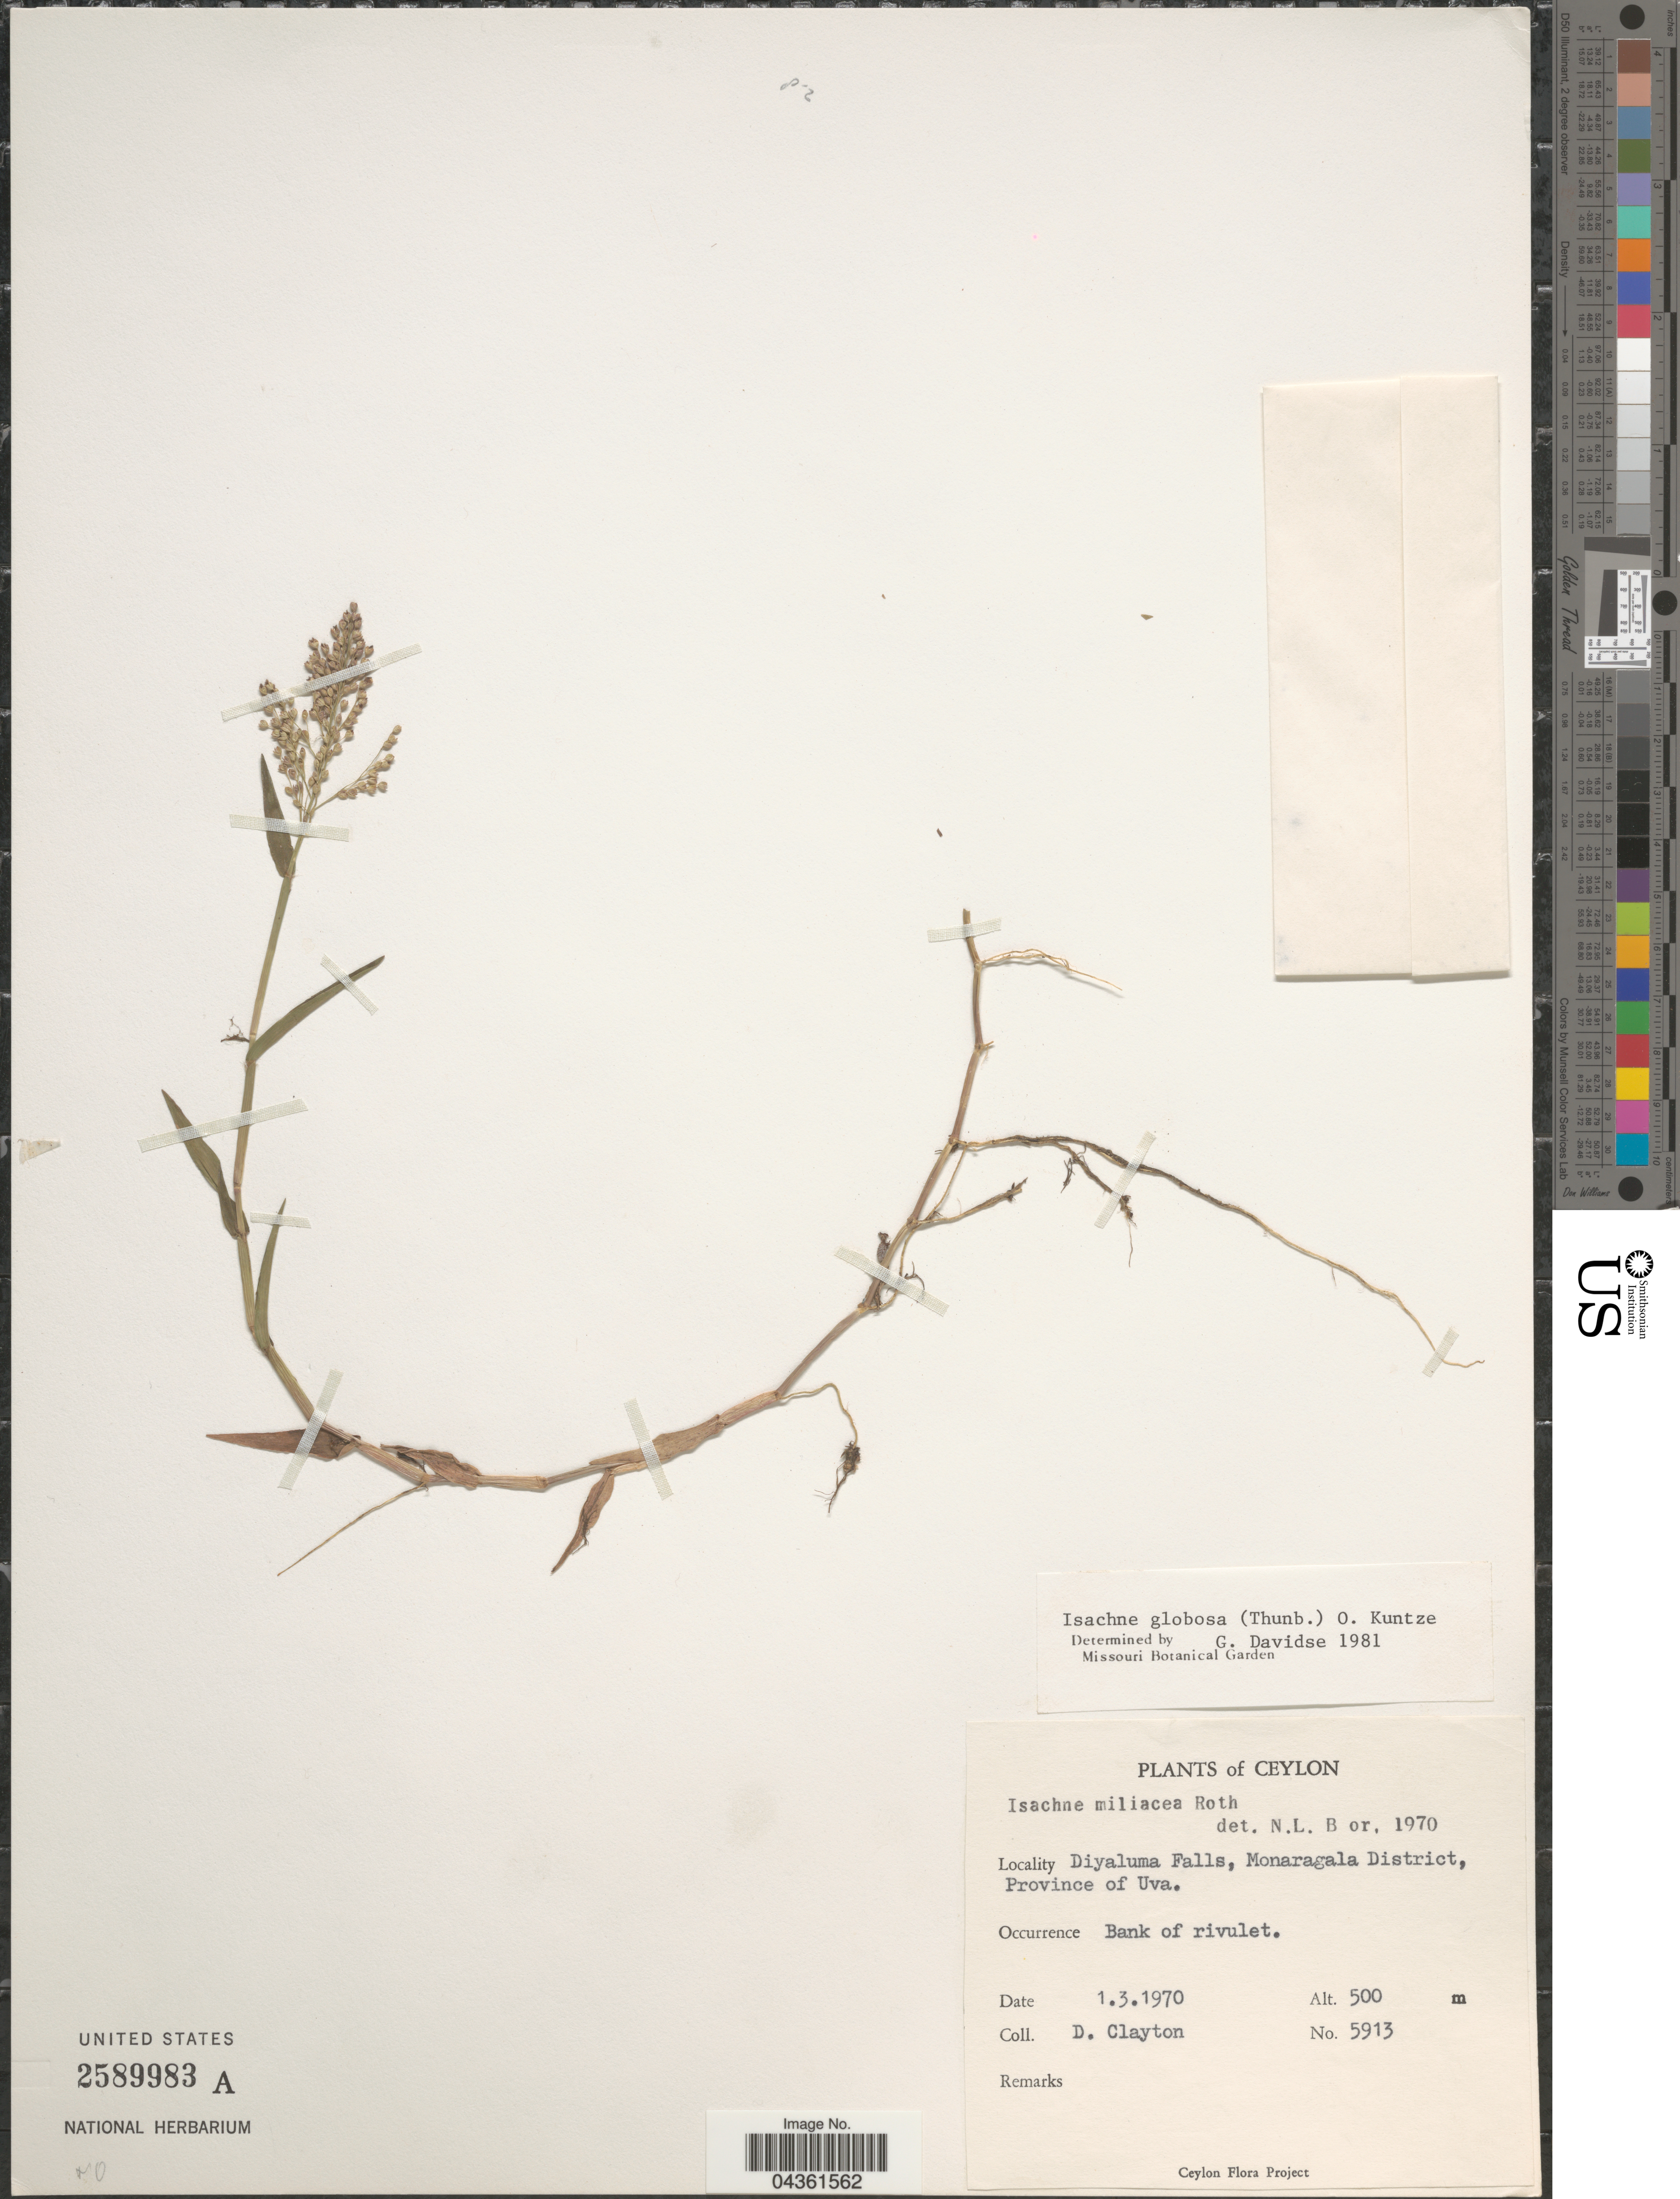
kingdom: Plantae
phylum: Tracheophyta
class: Liliopsida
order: Poales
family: Poaceae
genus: Isachne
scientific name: Isachne globosa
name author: (Thunb.) Kuntze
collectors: D. Clayton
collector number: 5913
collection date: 1970-03-01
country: Sri Lanka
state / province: Uva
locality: Ceylon. Diyaluma Falls, Monaragala District.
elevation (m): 500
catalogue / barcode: US 2589983A